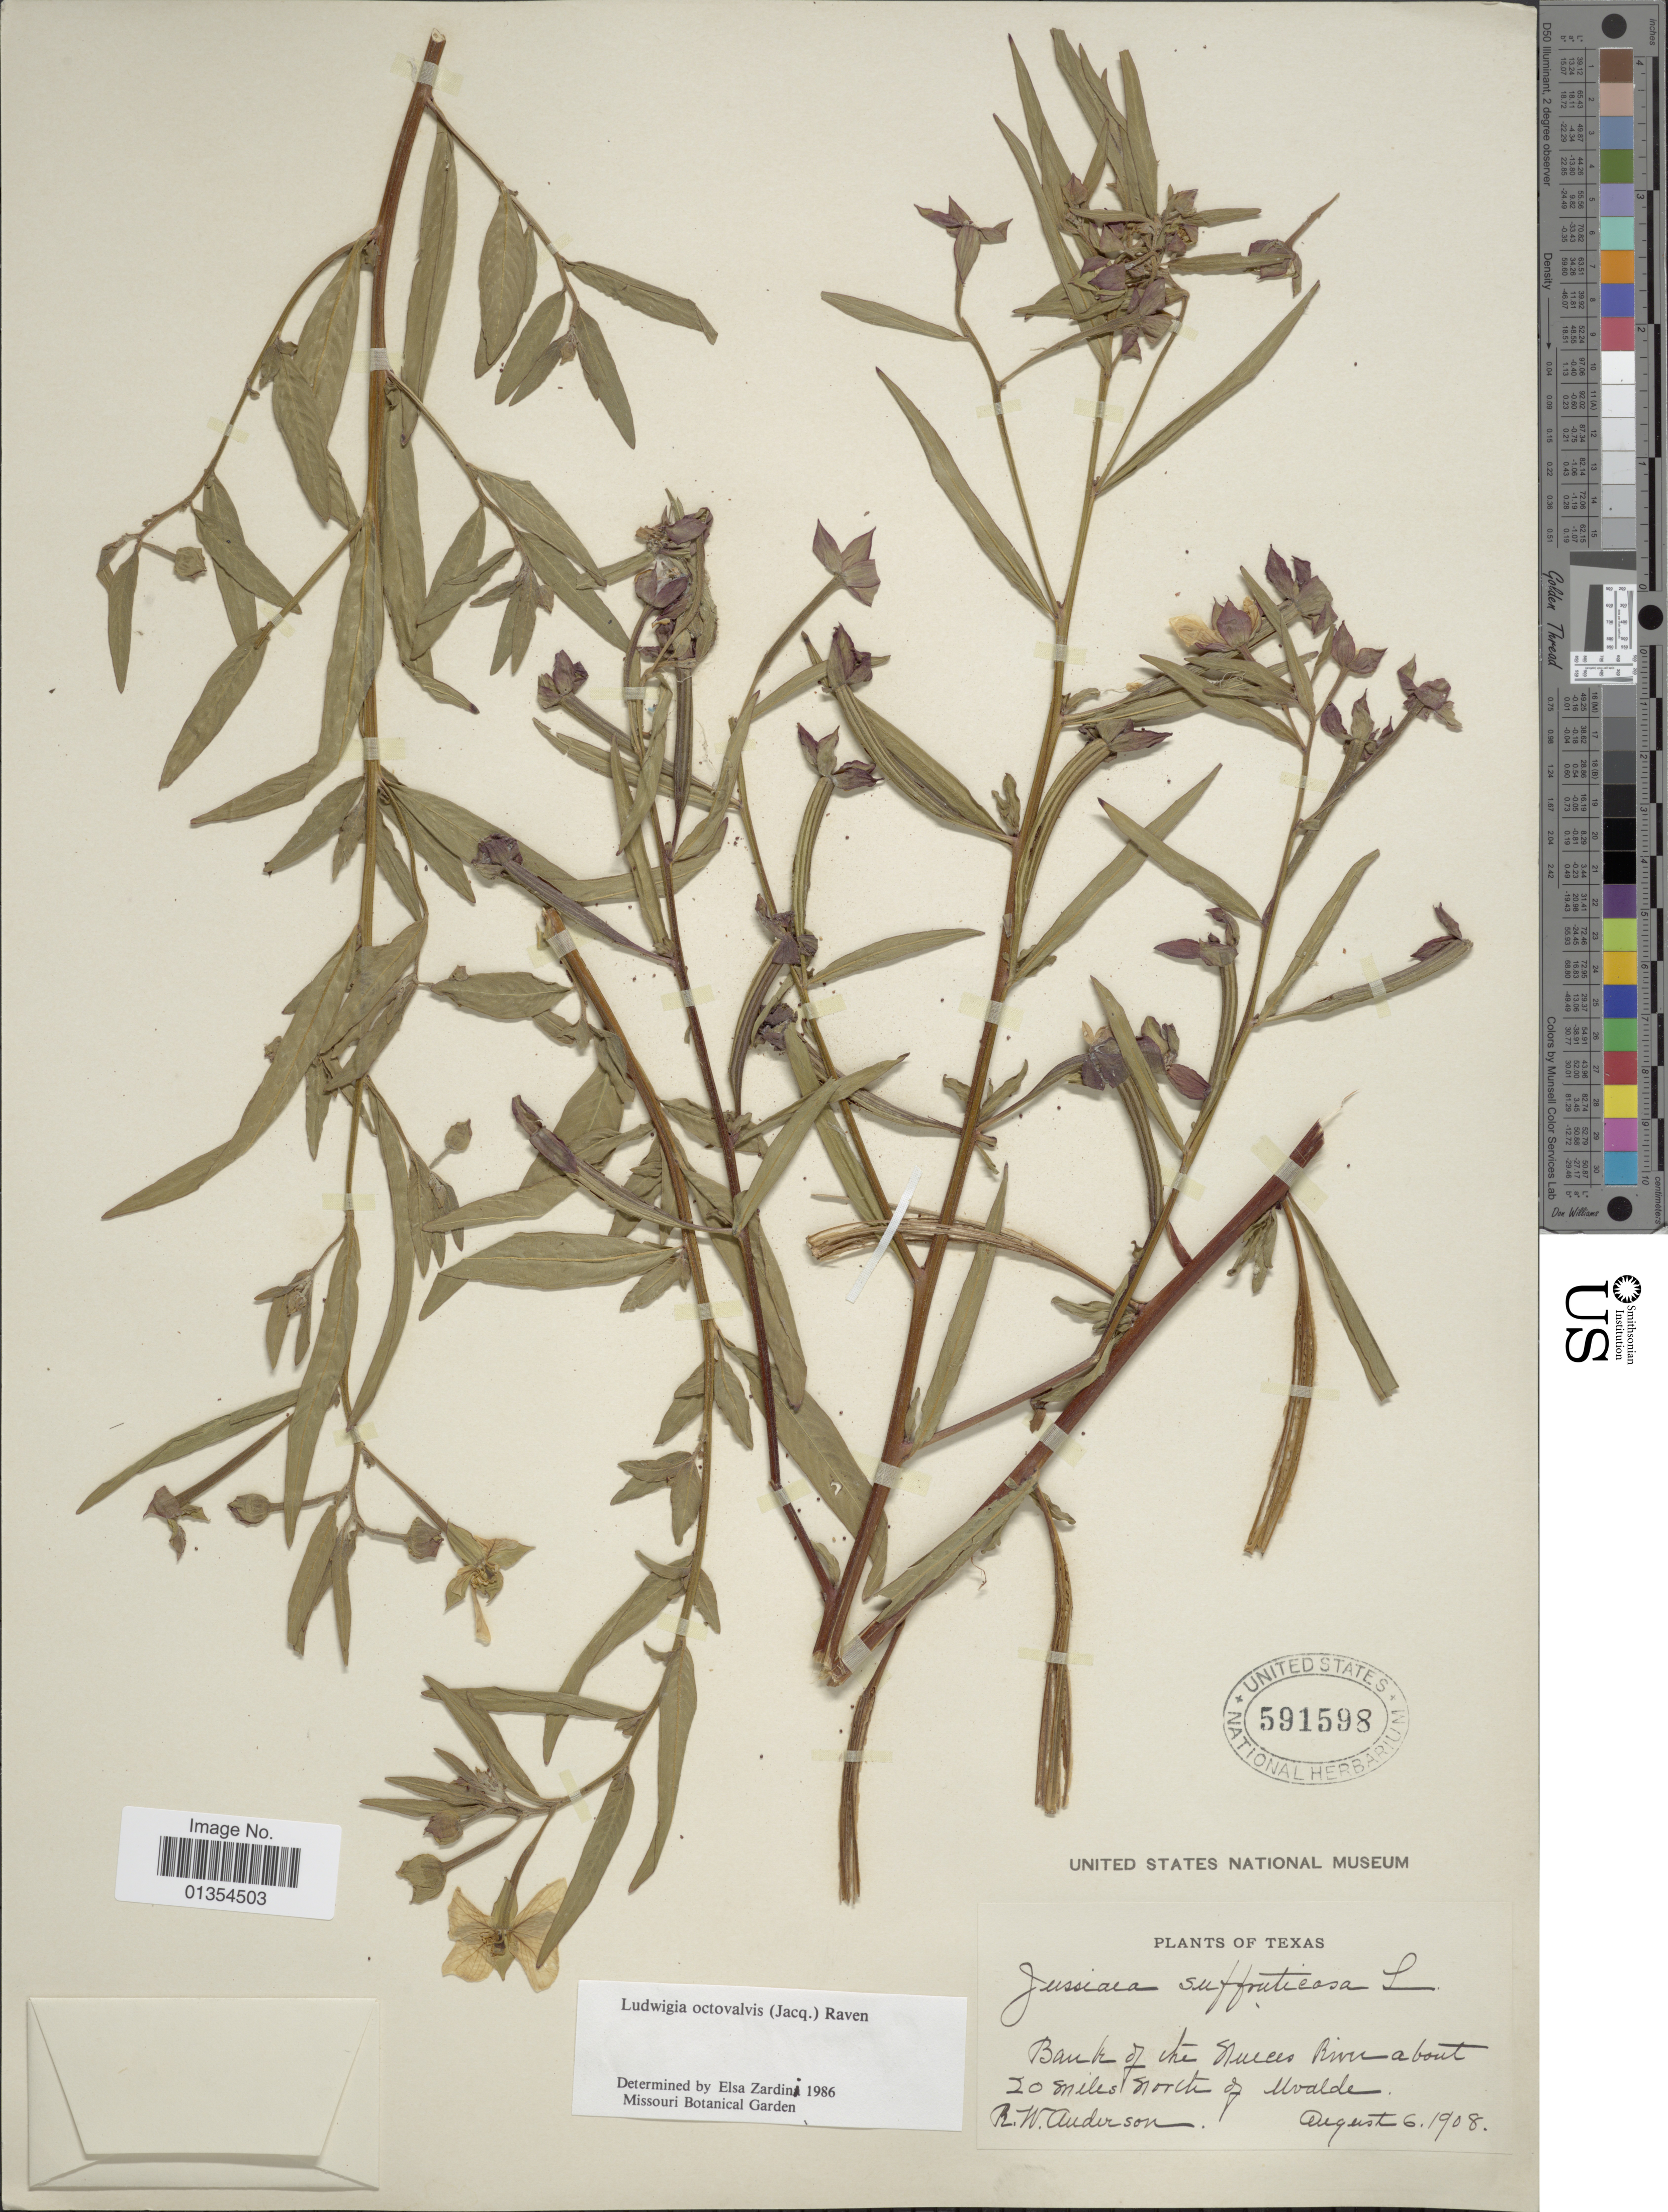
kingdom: Plantae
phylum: Tracheophyta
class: Magnoliopsida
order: Myrtales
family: Onagraceae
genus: Ludwigia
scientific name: Ludwigia octovalvis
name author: (Jacq.) P.H. Raven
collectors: R. W. Anderson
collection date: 1908-08-06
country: United States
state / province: Texas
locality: Bank of the Nueces River about 20 miles North of Uvalde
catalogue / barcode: US 591598